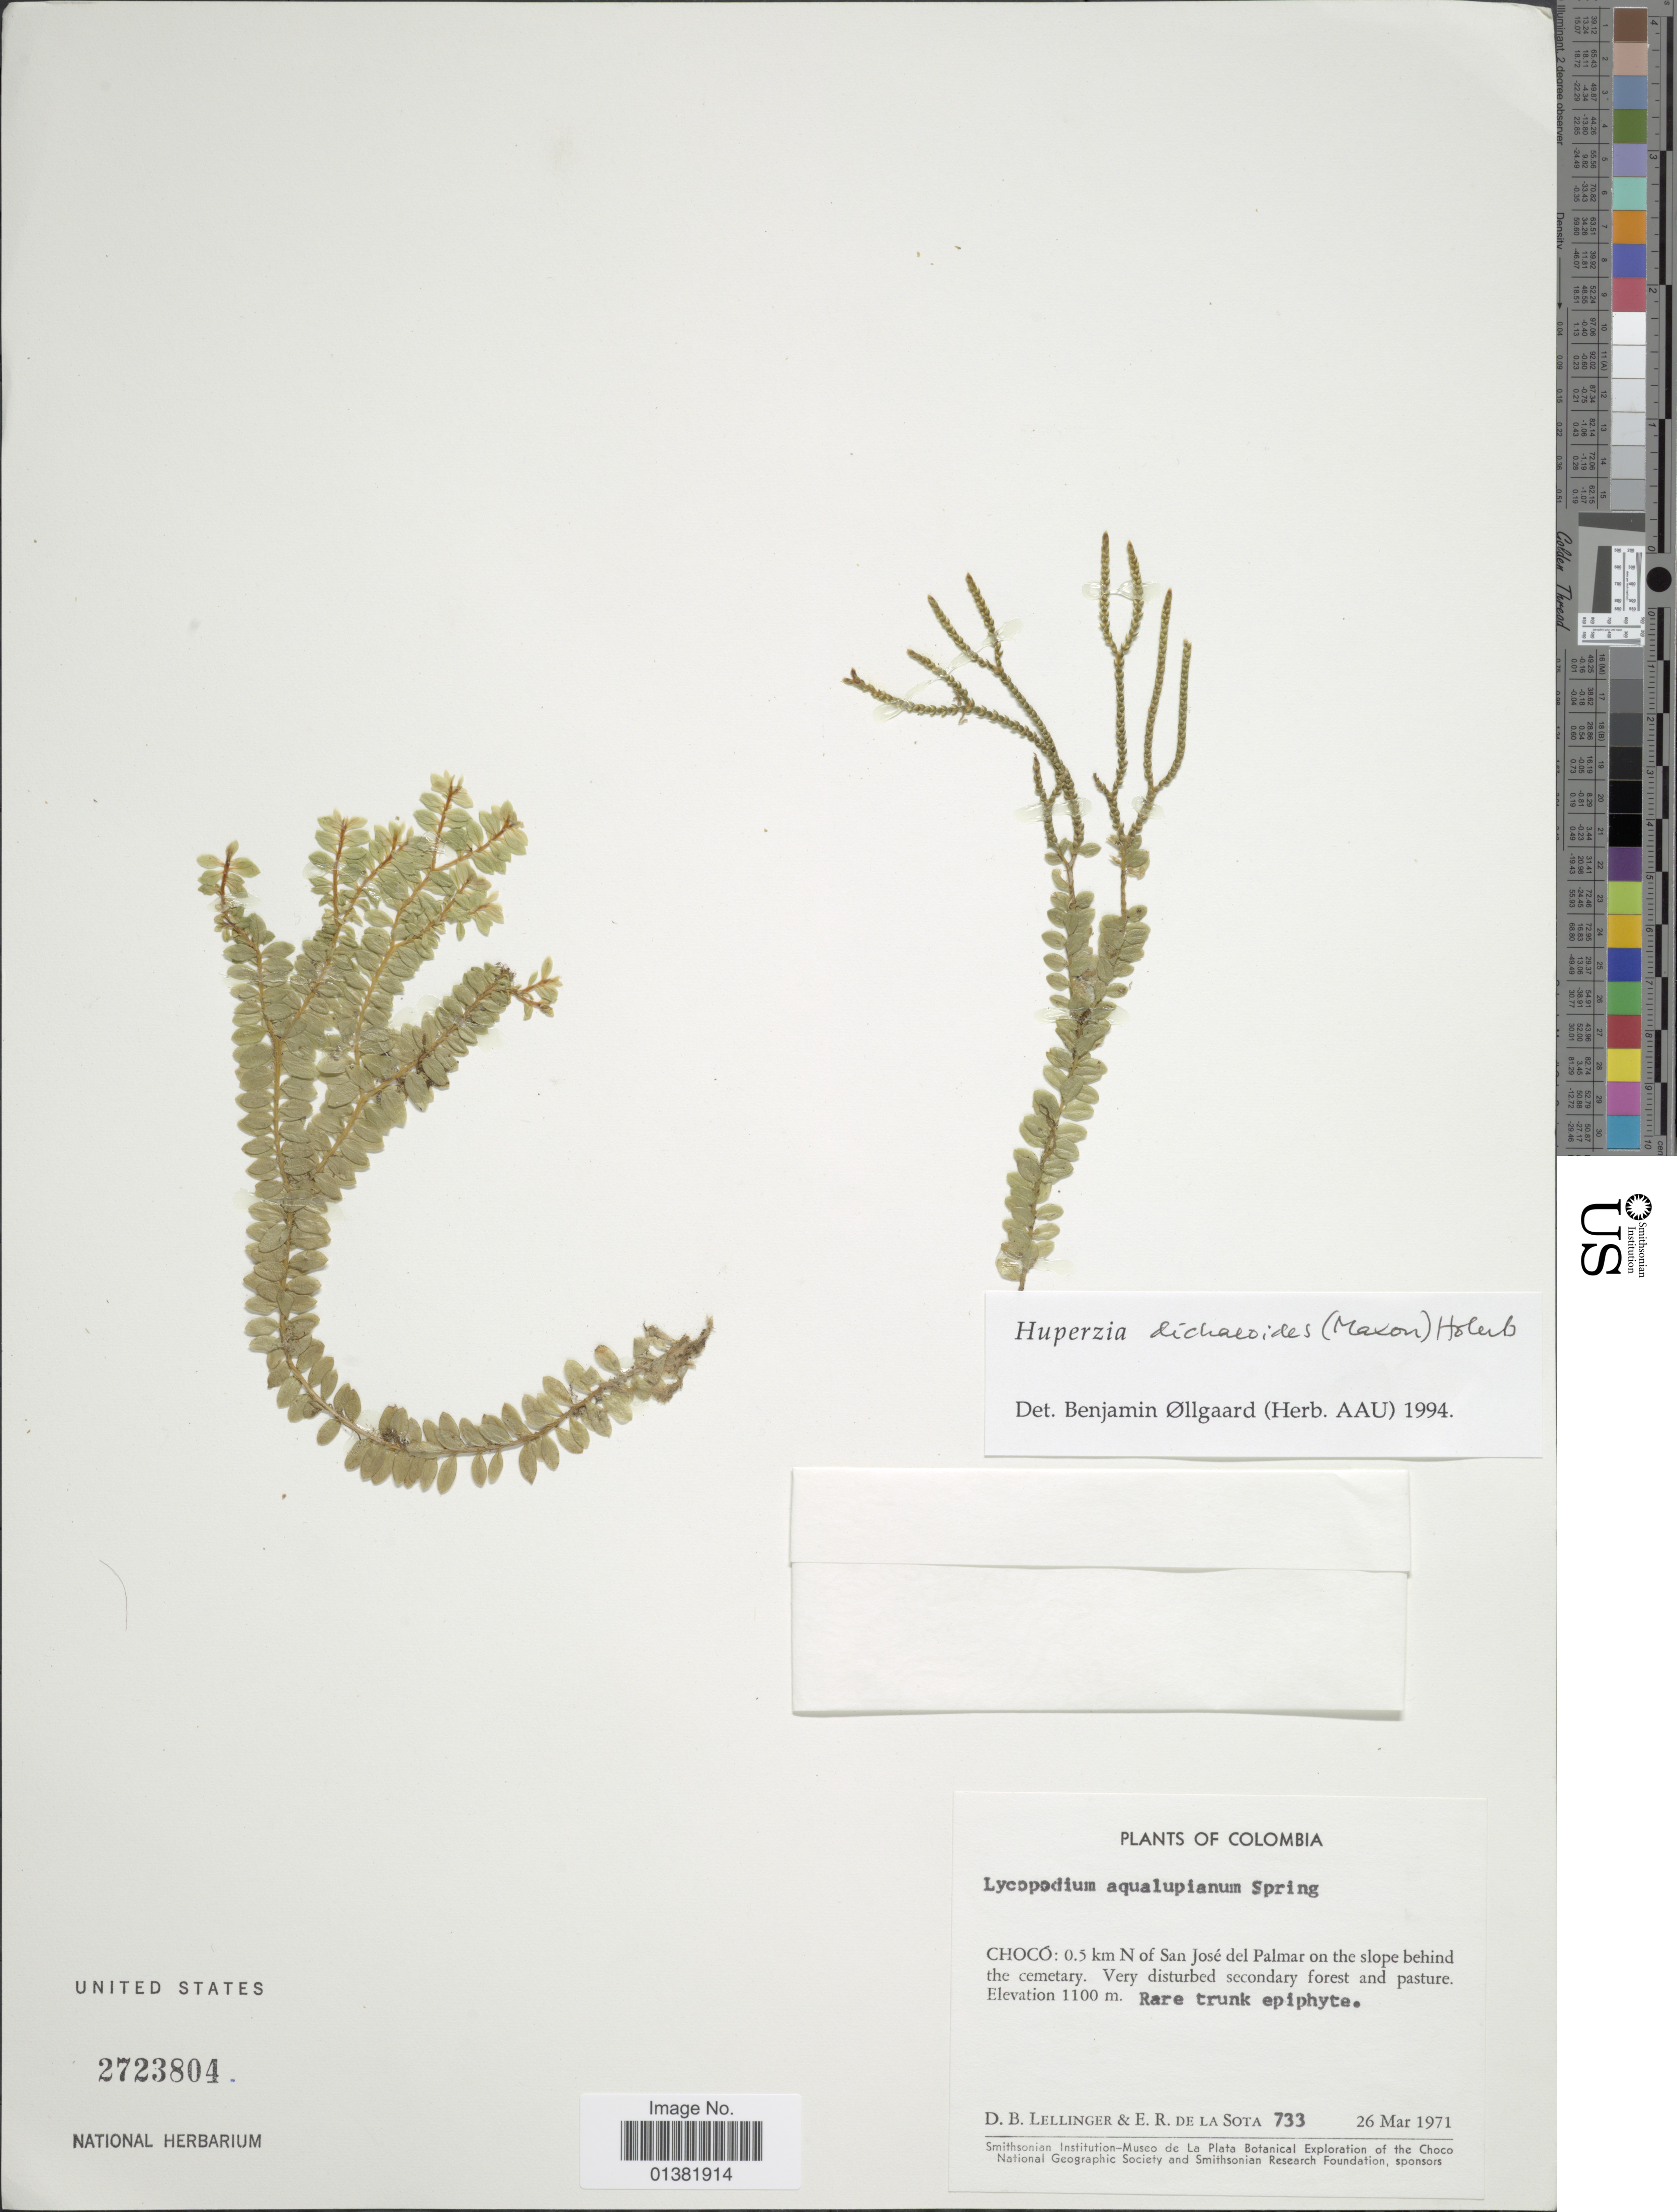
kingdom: Plantae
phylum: Tracheophyta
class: Lycopodiopsida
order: Lycopodiales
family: Lycopodiaceae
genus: Phlegmariurus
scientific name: Phlegmariurus dichaeoides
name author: (Maxon) B. Øllg.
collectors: D. B. Lellinger & E. R. de la Sota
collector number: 733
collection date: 1971-03-26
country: Colombia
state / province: Chocó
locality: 0.5 km N of San José del Palmar on the slope behind the cemetary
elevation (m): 1100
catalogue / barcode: US 2723804